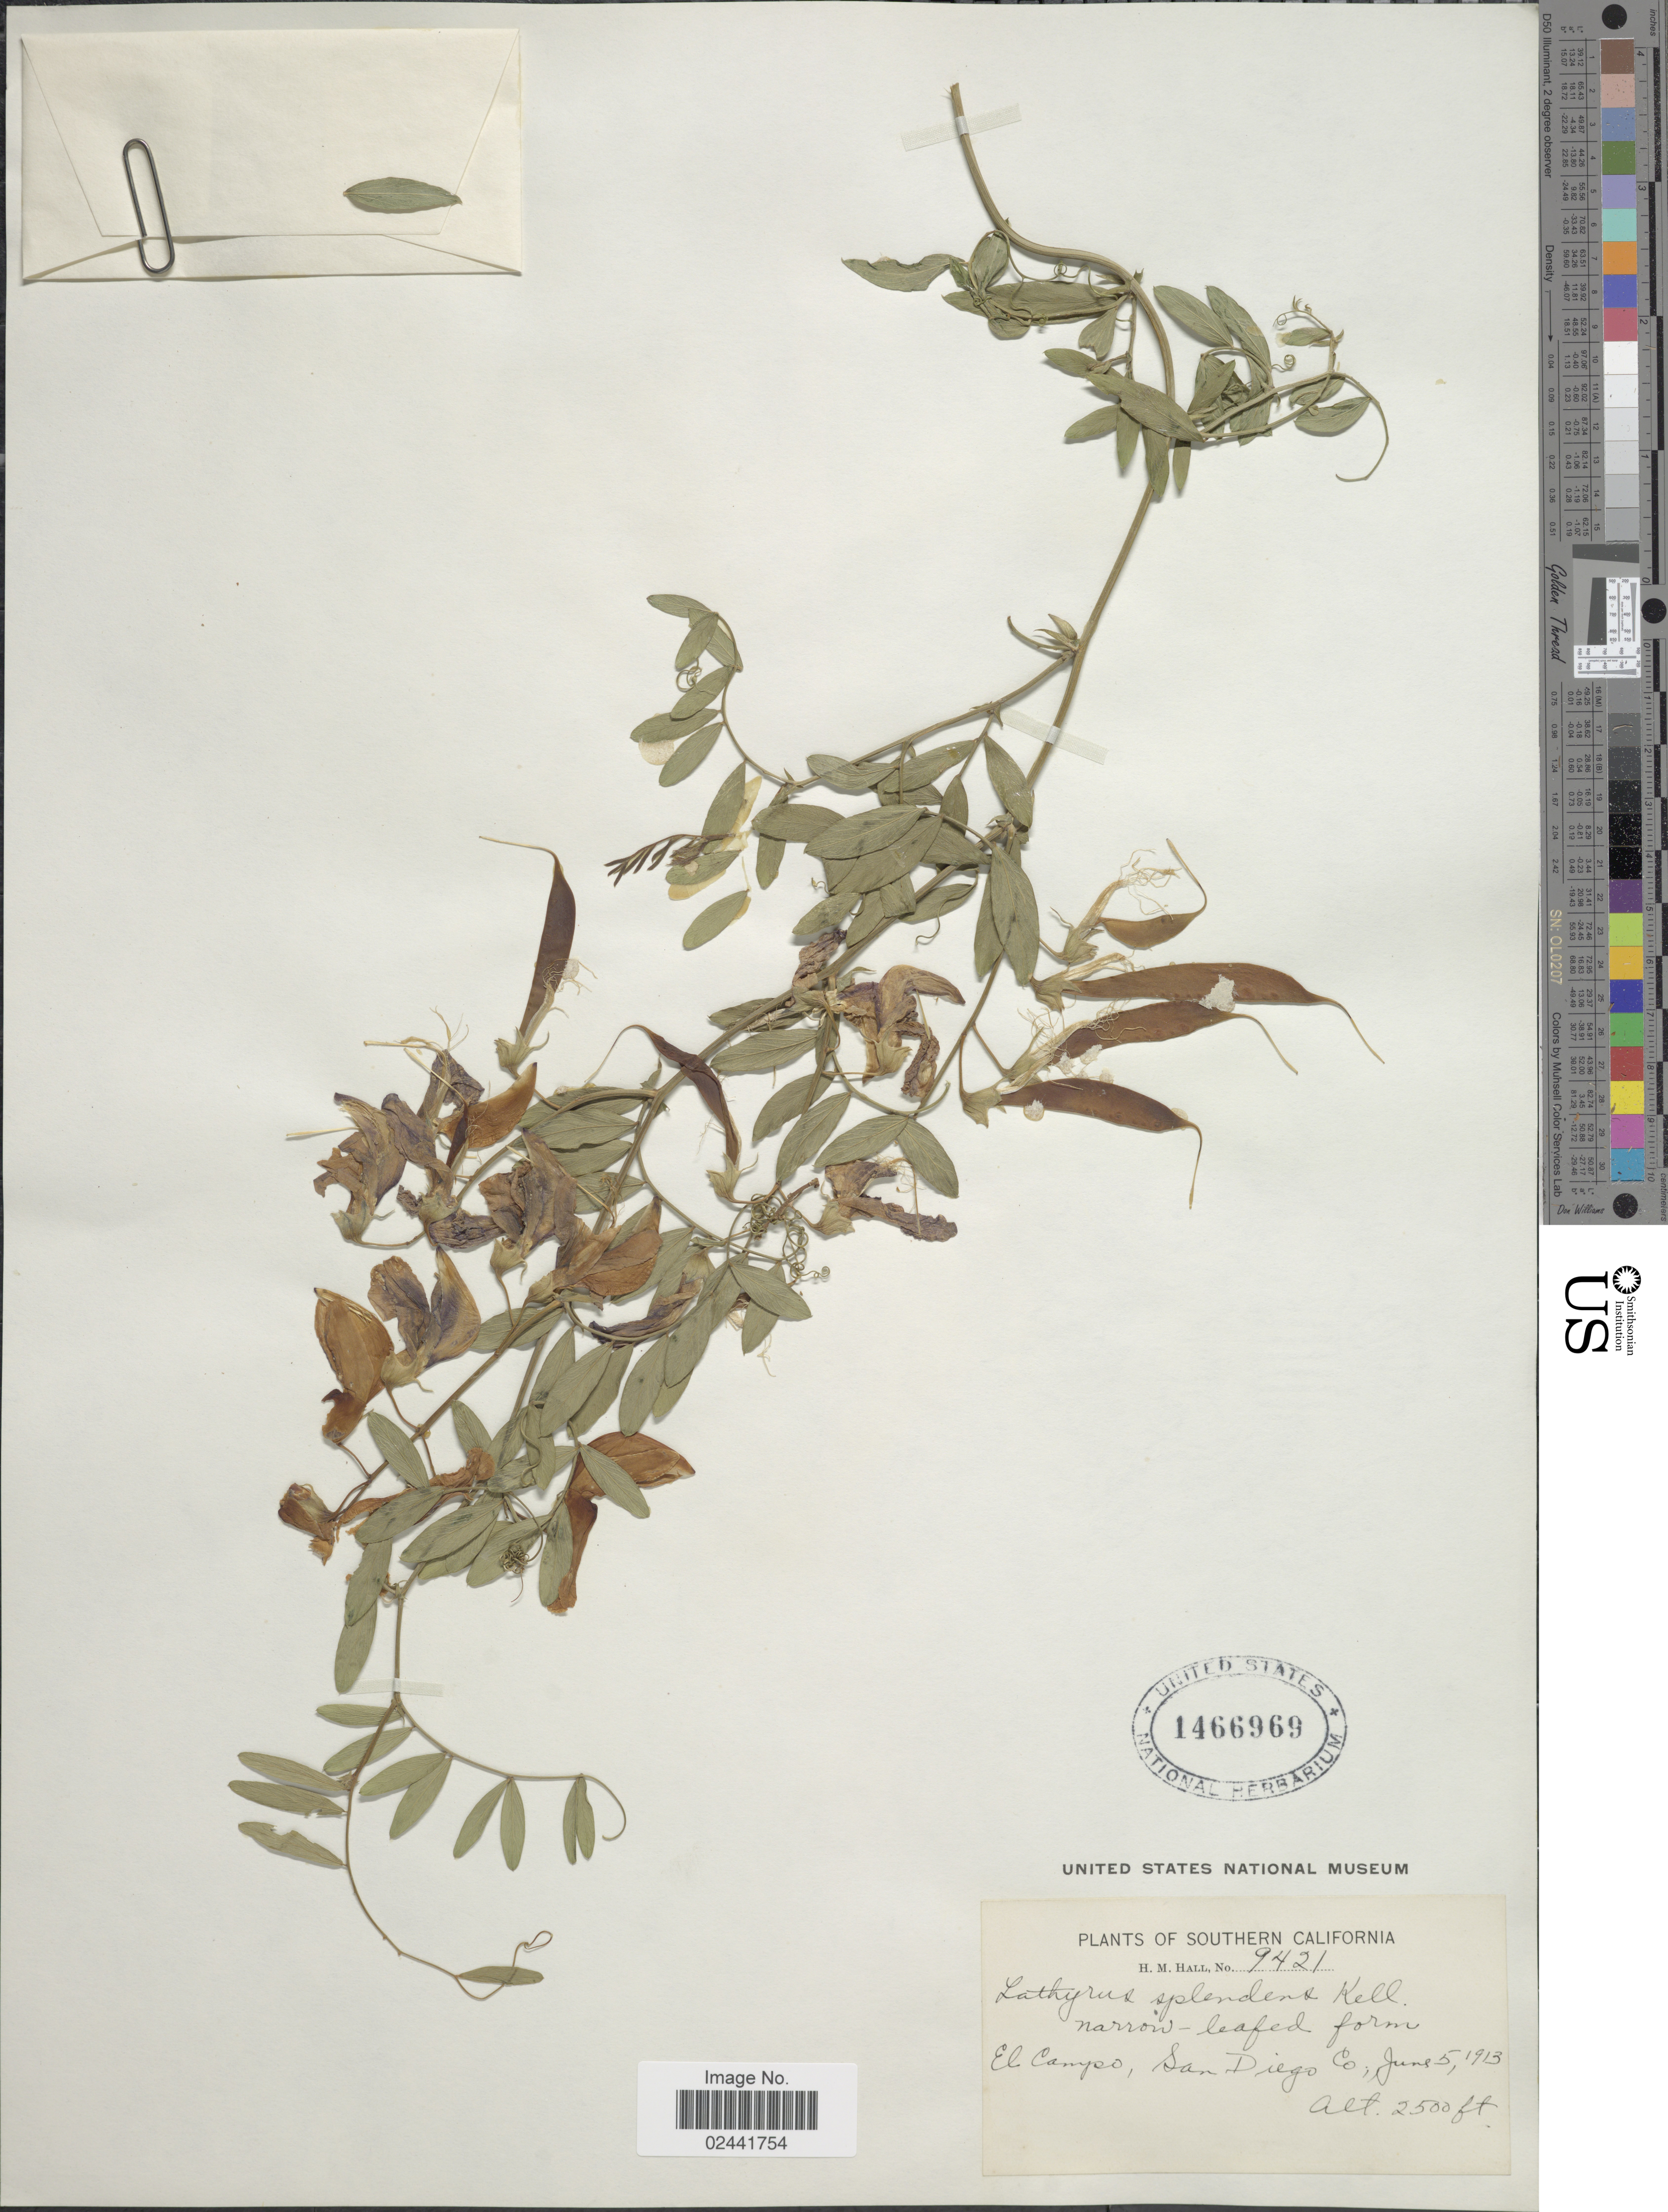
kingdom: Plantae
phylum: Tracheophyta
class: Magnoliopsida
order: Fabales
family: Fabaceae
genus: Lathyrus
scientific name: Lathyrus splendens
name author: Kellogg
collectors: H. M. Hall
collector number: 9421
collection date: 1913-06-05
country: United States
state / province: California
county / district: San Diego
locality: Southern California, El Campo, San Diego Co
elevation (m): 762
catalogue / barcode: US 1466969